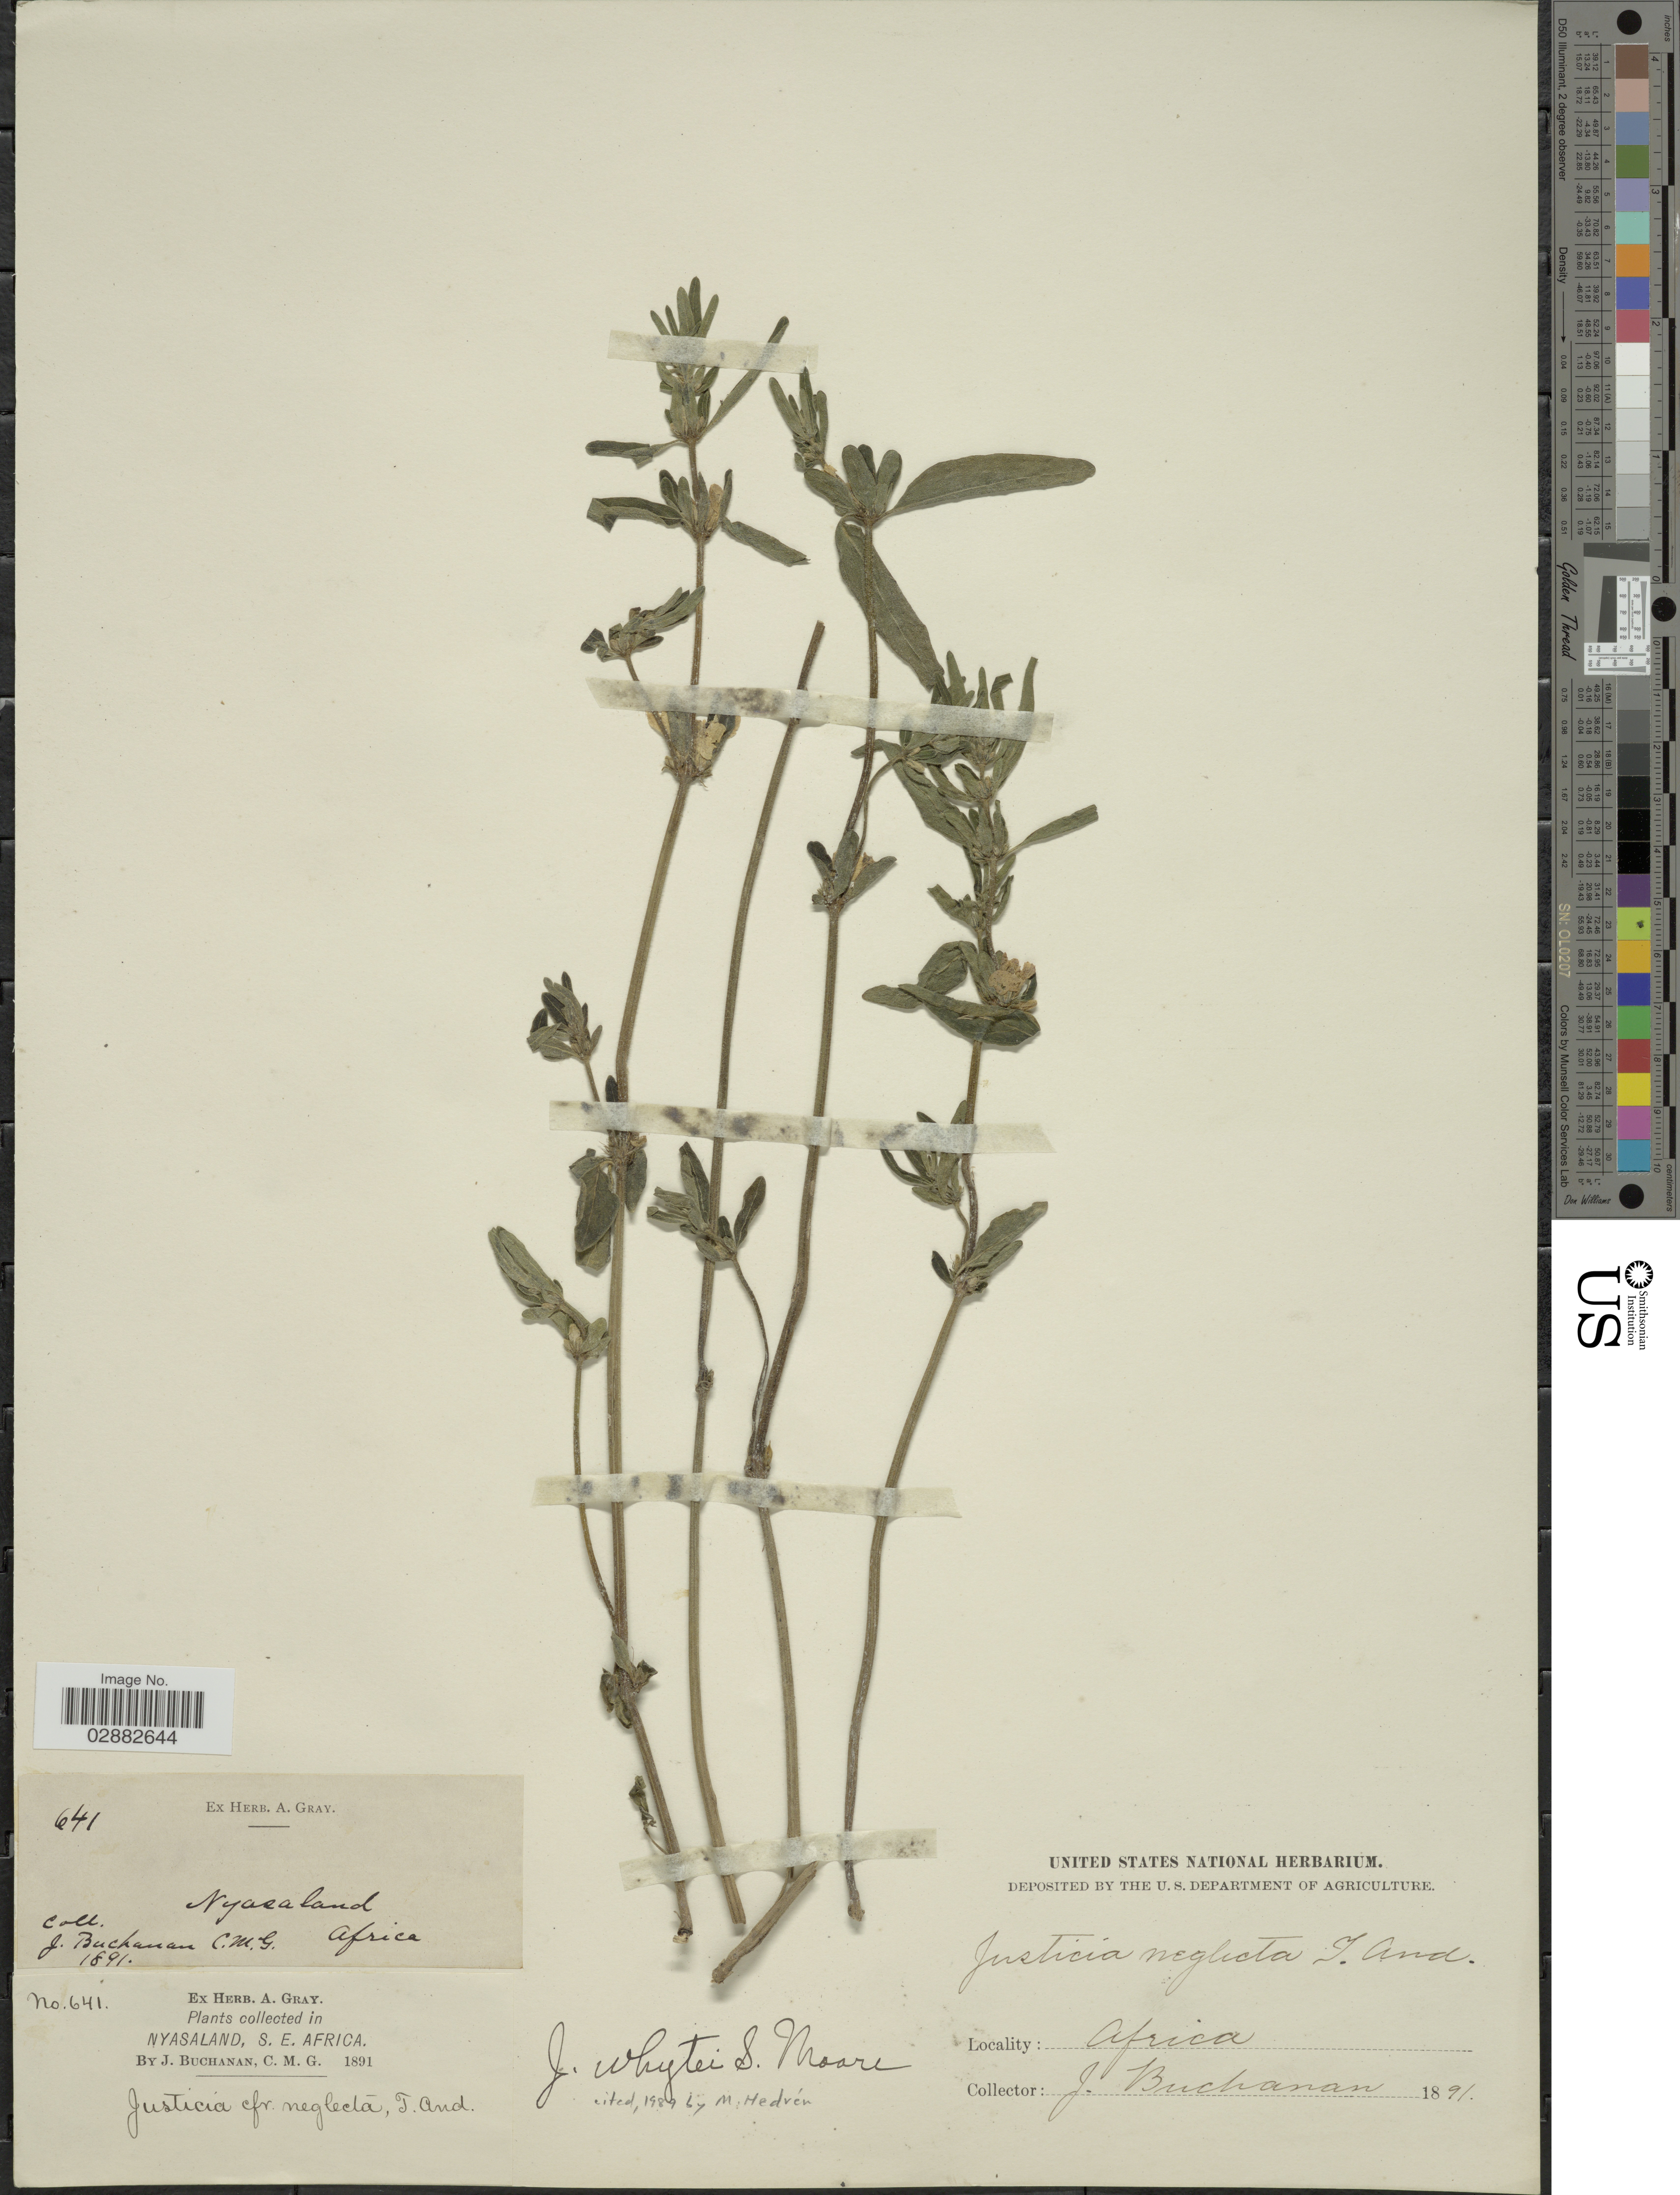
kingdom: Plantae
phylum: Tracheophyta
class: Magnoliopsida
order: Lamiales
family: Acanthaceae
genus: Justicia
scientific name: Justicia whytei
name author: S. Moore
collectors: J. Buchanan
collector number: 641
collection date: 1891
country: Malawi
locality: Nyasaland, S.E. Africa.